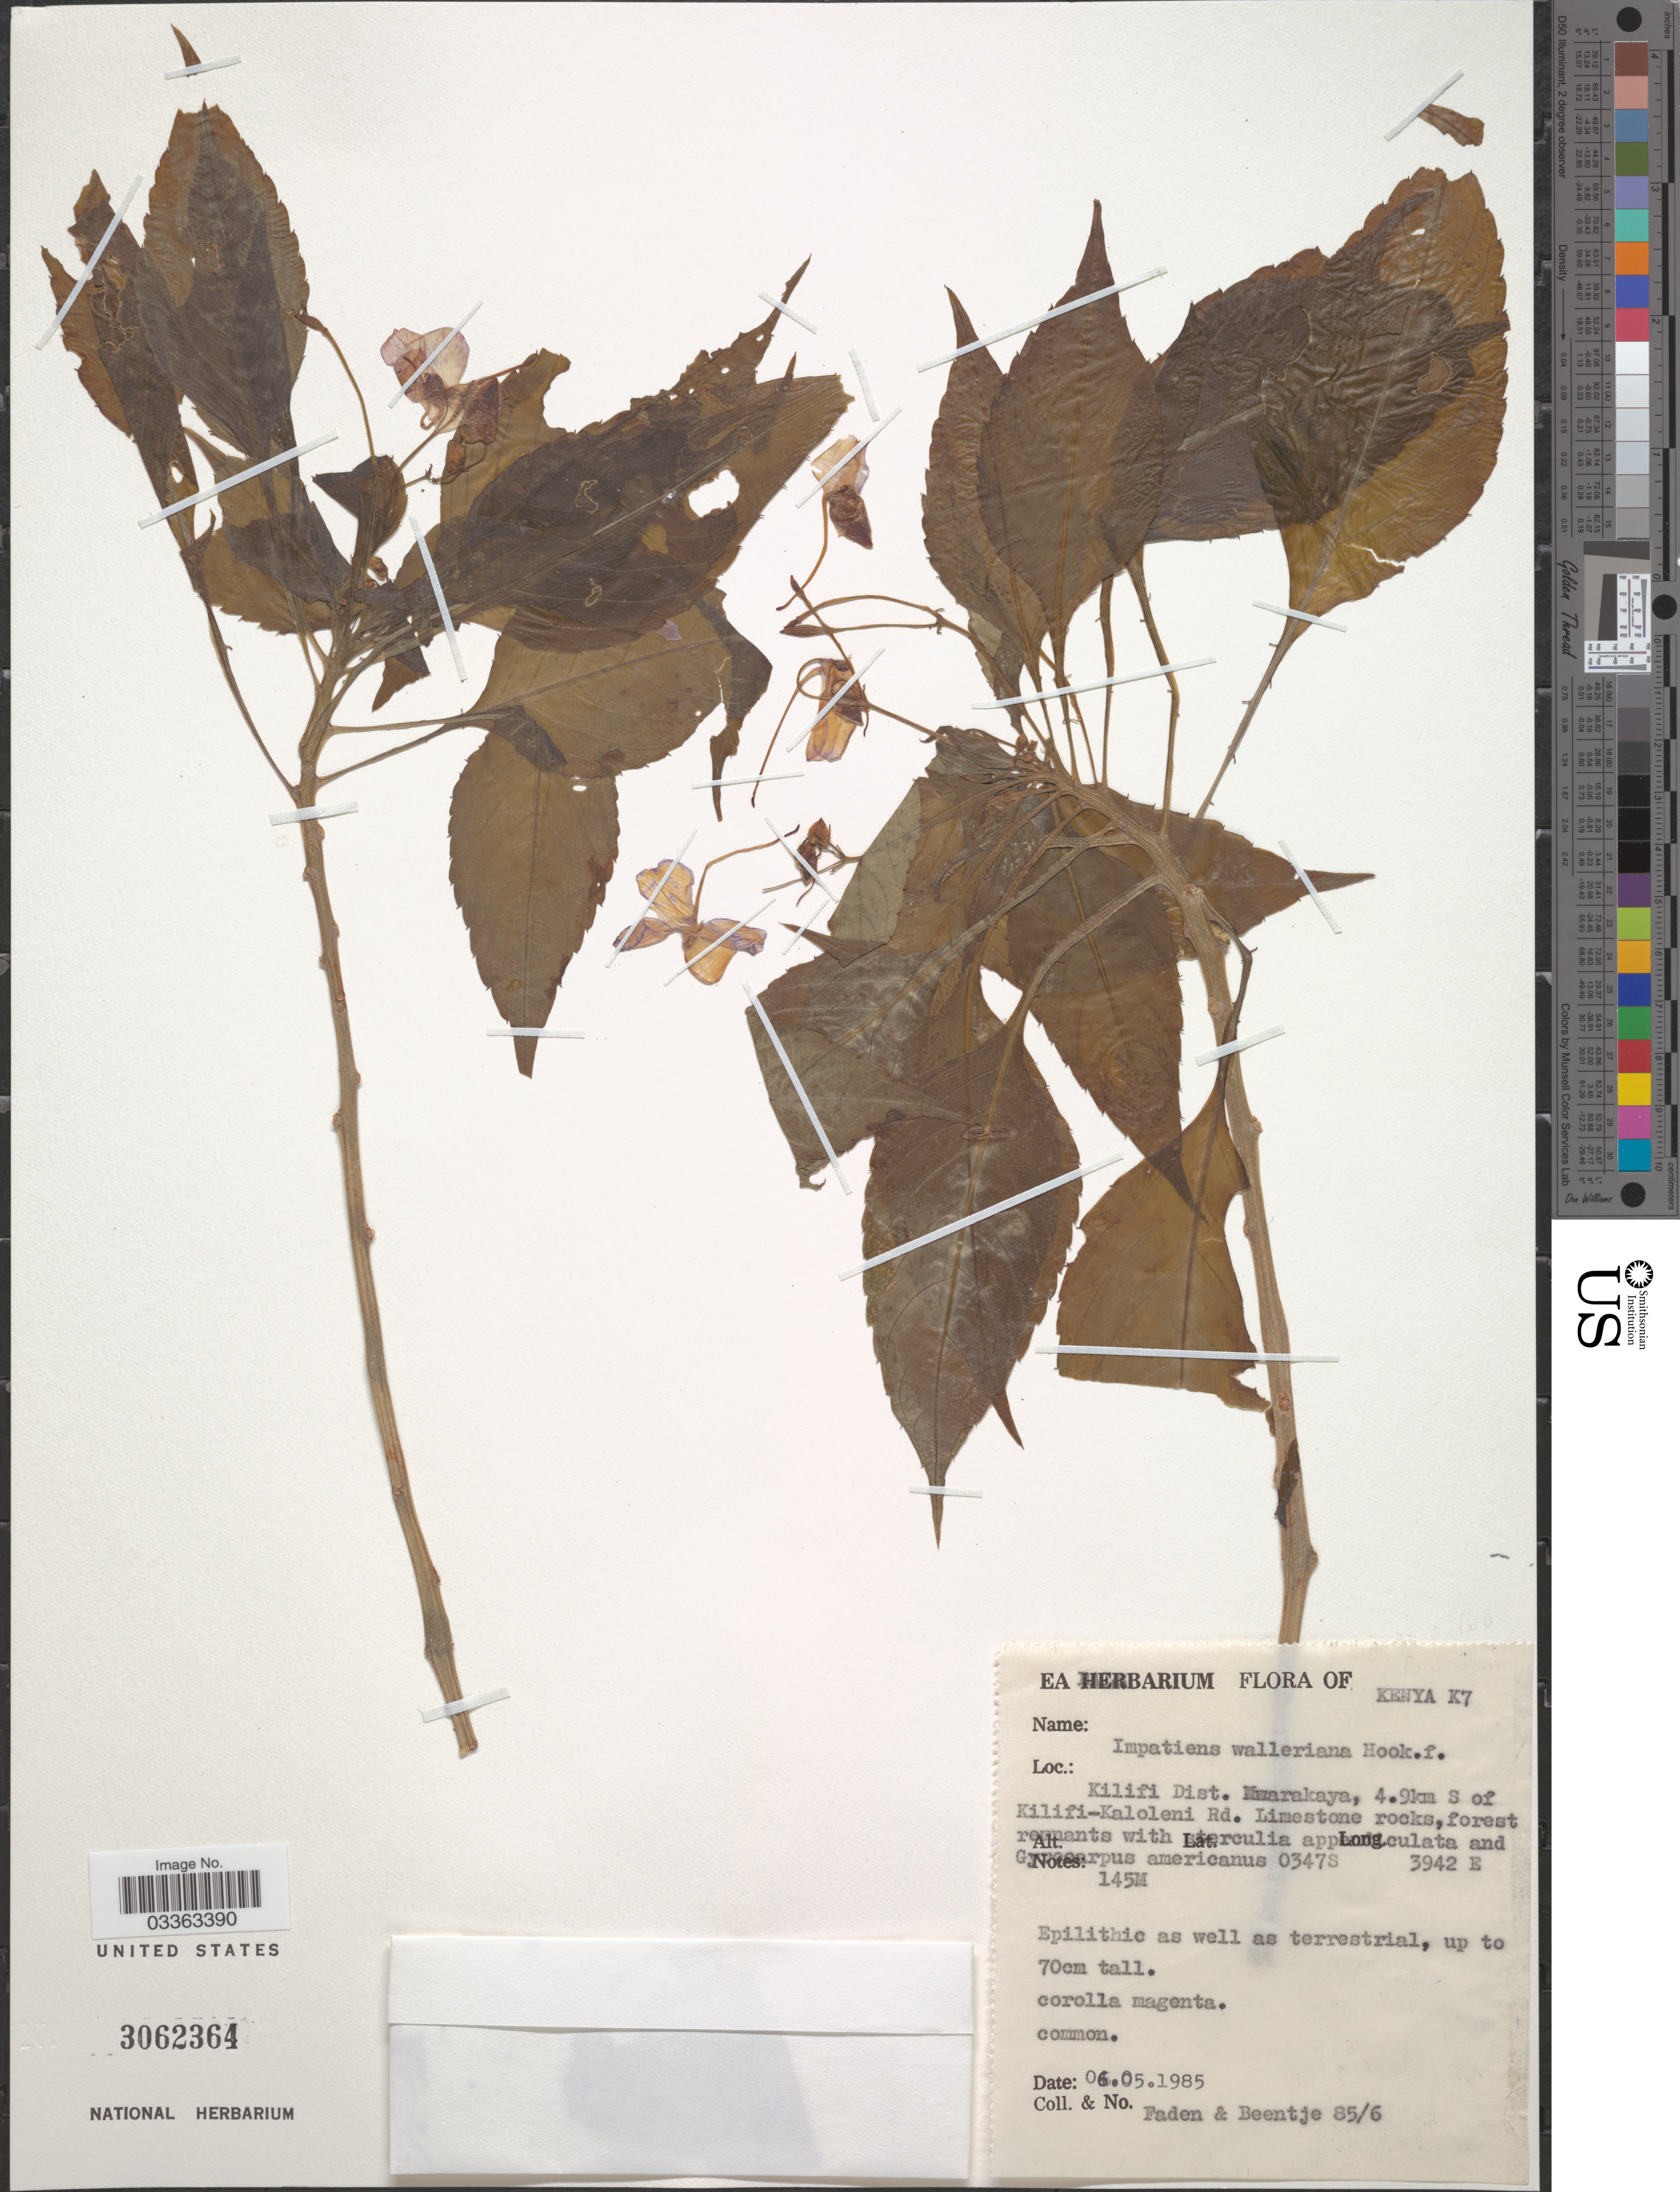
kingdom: Plantae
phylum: Tracheophyta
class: Magnoliopsida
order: Ericales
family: Balsaminaceae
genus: Impatiens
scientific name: Impatiens walleriana 'Super Elfin Red'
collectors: -- Faden & -- Beentje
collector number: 85/6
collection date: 1985-05-06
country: Kenya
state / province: Kilifi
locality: K7, Kilifi Dist. Mwarakaya, 4.9km S of Kilifi-Kaloleni Rd.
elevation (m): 145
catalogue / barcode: US 3062364